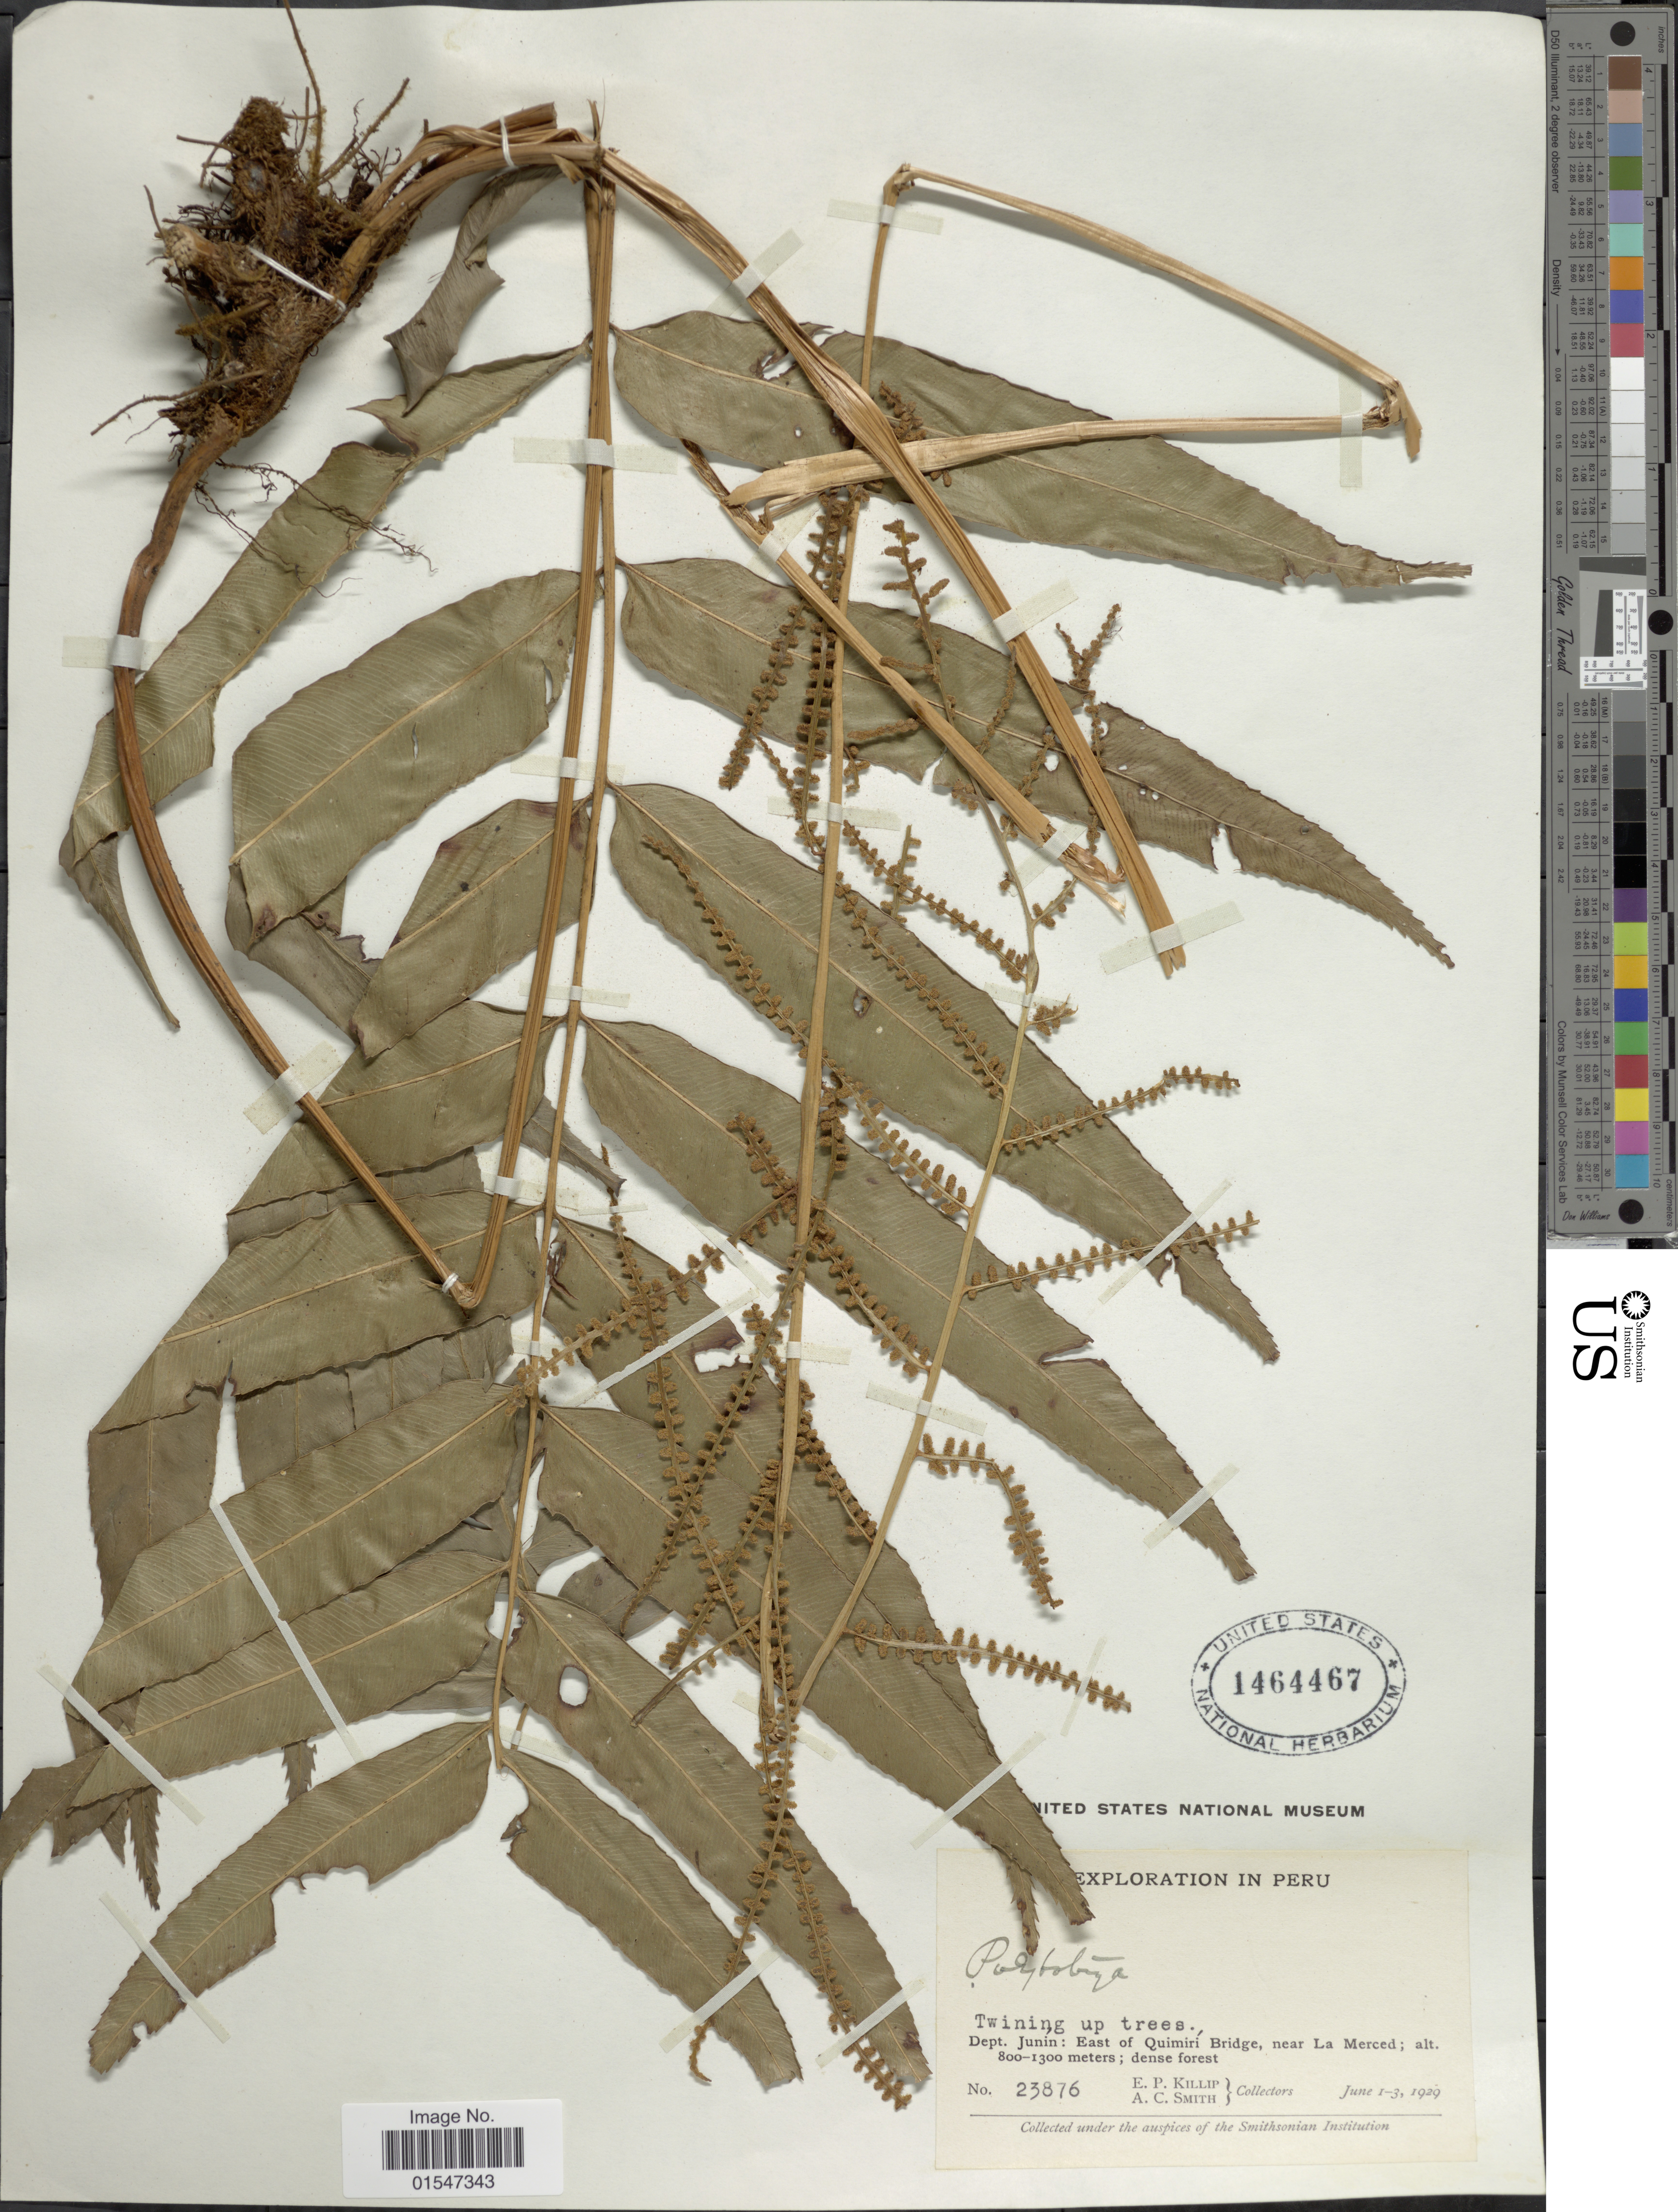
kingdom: Plantae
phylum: Tracheophyta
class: Polypodiopsida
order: Polypodiales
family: Dryopteridaceae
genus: Polybotrya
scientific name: Polybotrya fractiserialis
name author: (Baker) J. Sm.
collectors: E. P. Killip & A. C. Smith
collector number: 23876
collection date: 1929-06-01/1929-06-03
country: Peru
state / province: Junín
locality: East of Quimiri Bridge, near La Merced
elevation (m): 800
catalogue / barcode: US 1464467